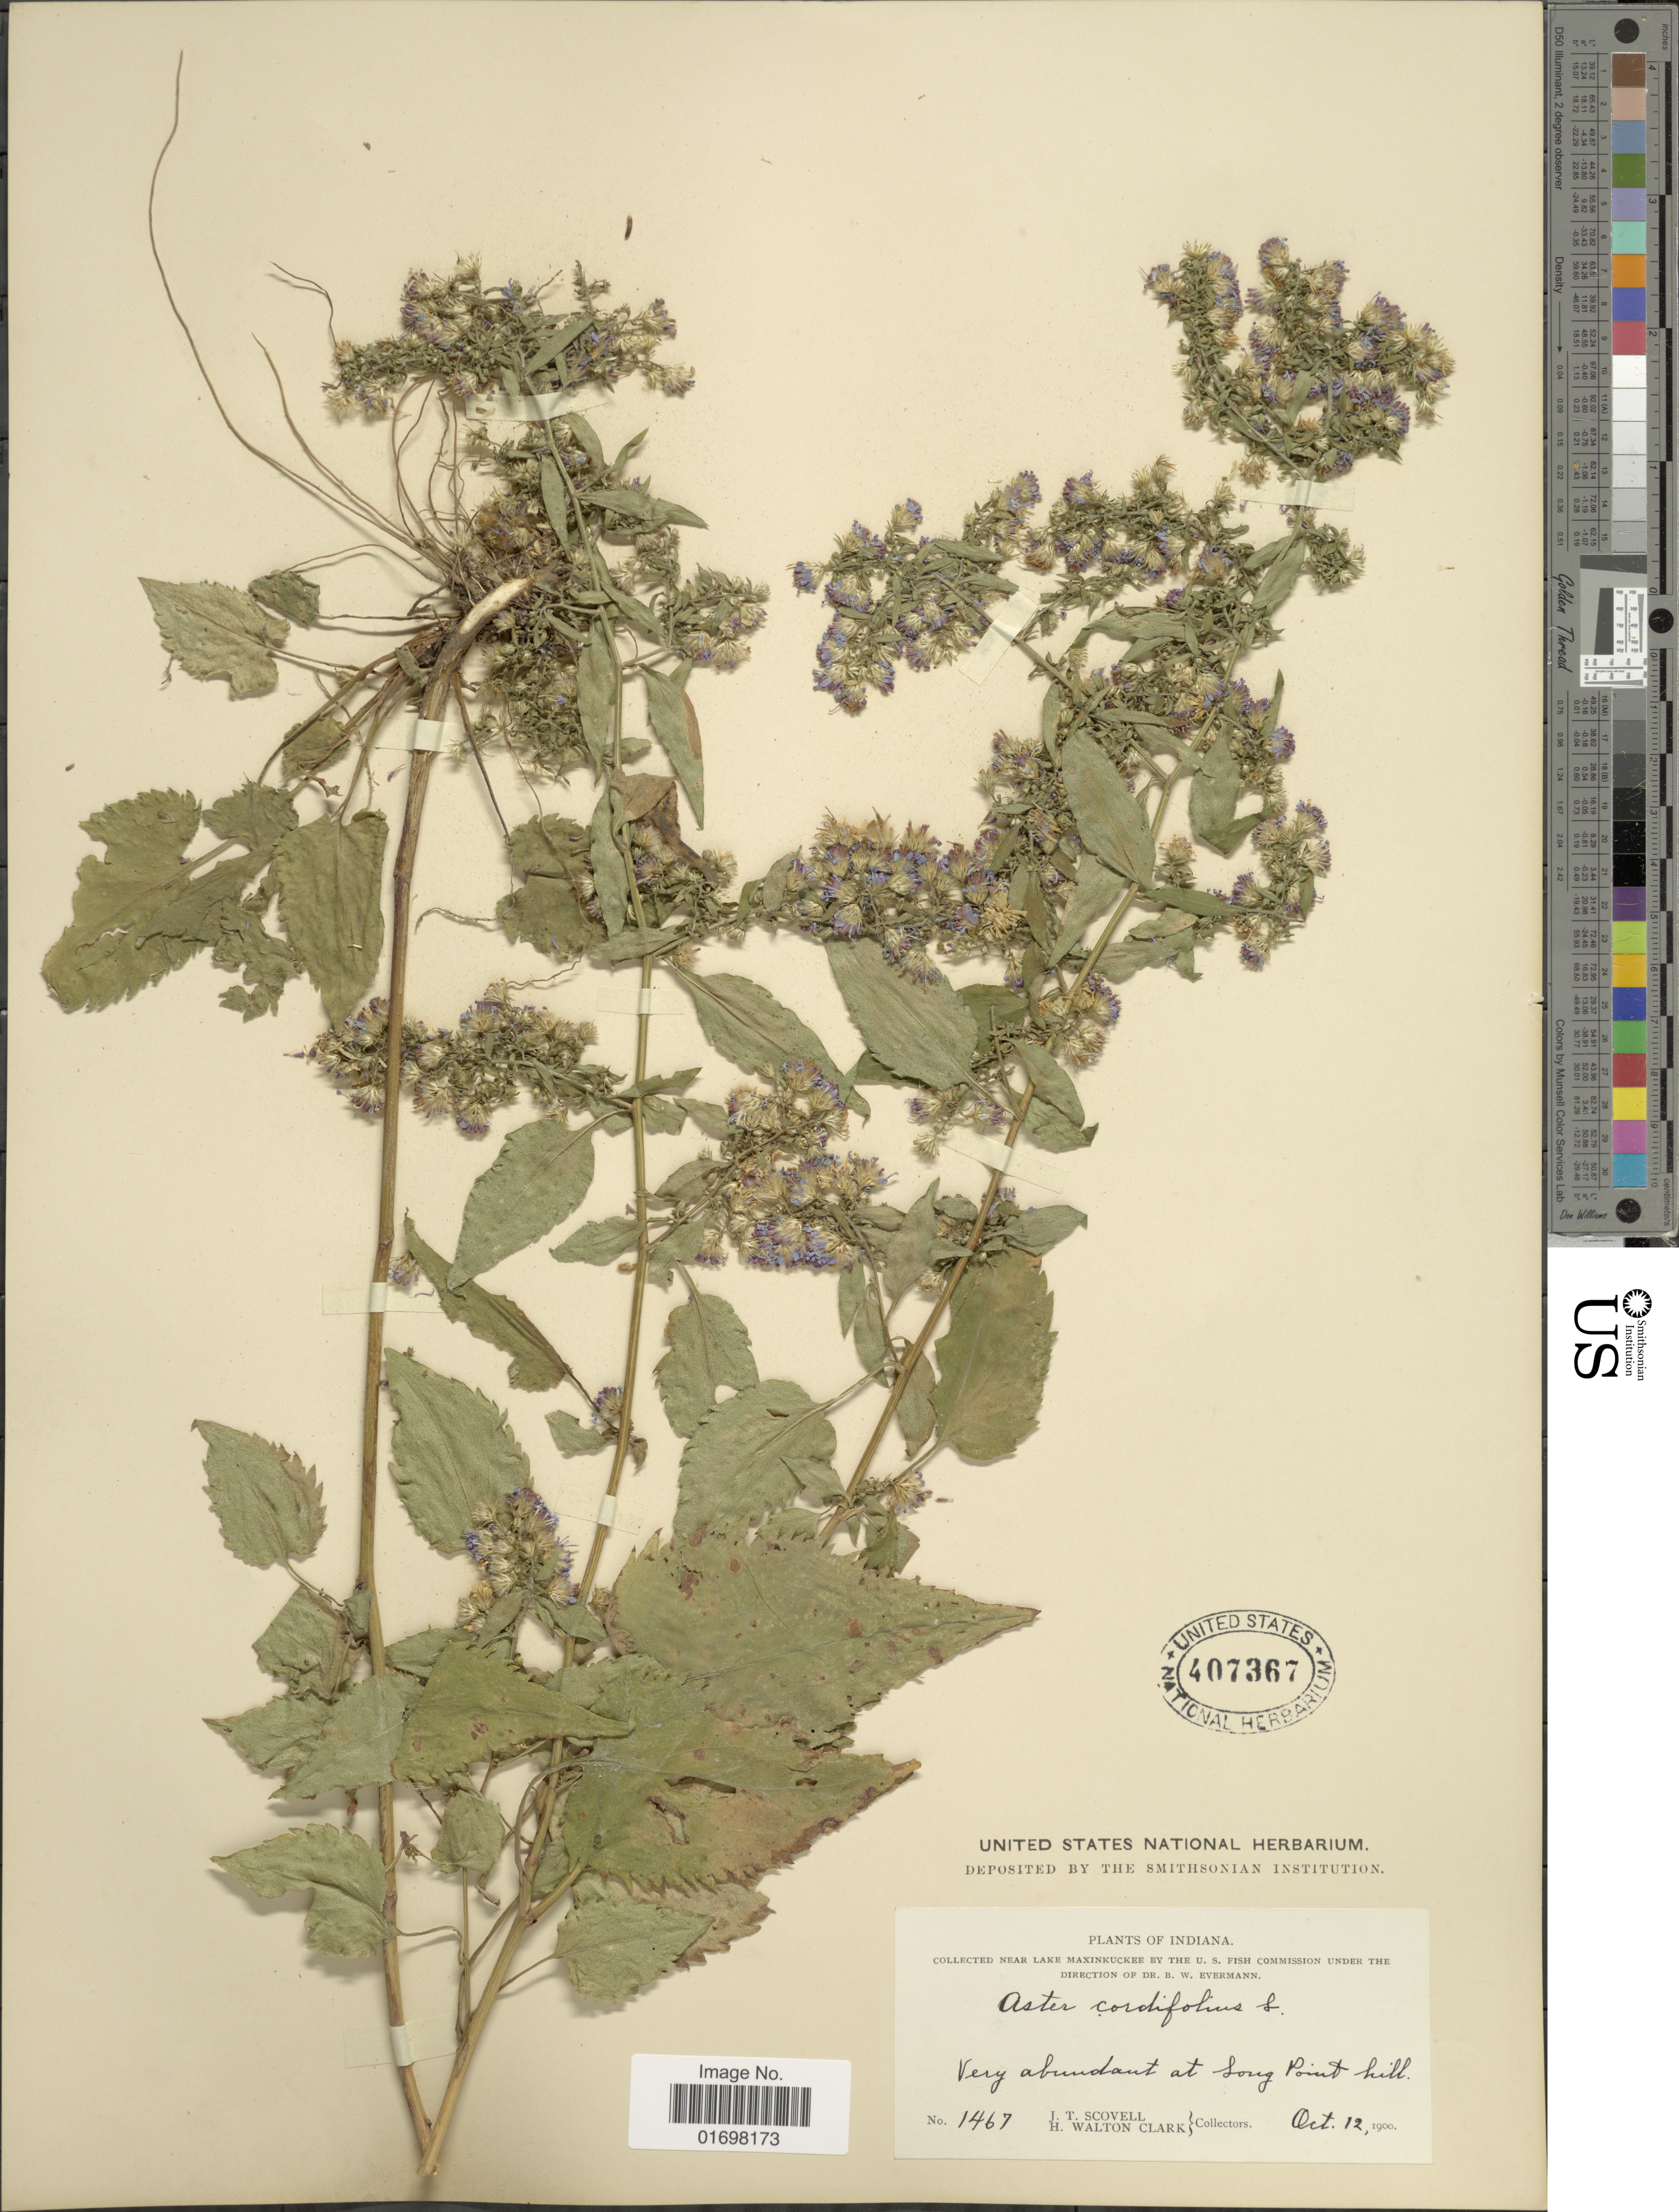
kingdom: Plantae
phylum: Tracheophyta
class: Magnoliopsida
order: Asterales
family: Asteraceae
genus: Symphyotrichum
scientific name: Symphyotrichum cordifolium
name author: (L.) G.L. Nesom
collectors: J. T. Scovell & H. W. Clark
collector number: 1467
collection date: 1900-10-12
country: United States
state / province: Indiana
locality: Near Lake Maxinkuckee, Song Point hill.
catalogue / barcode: US 407367